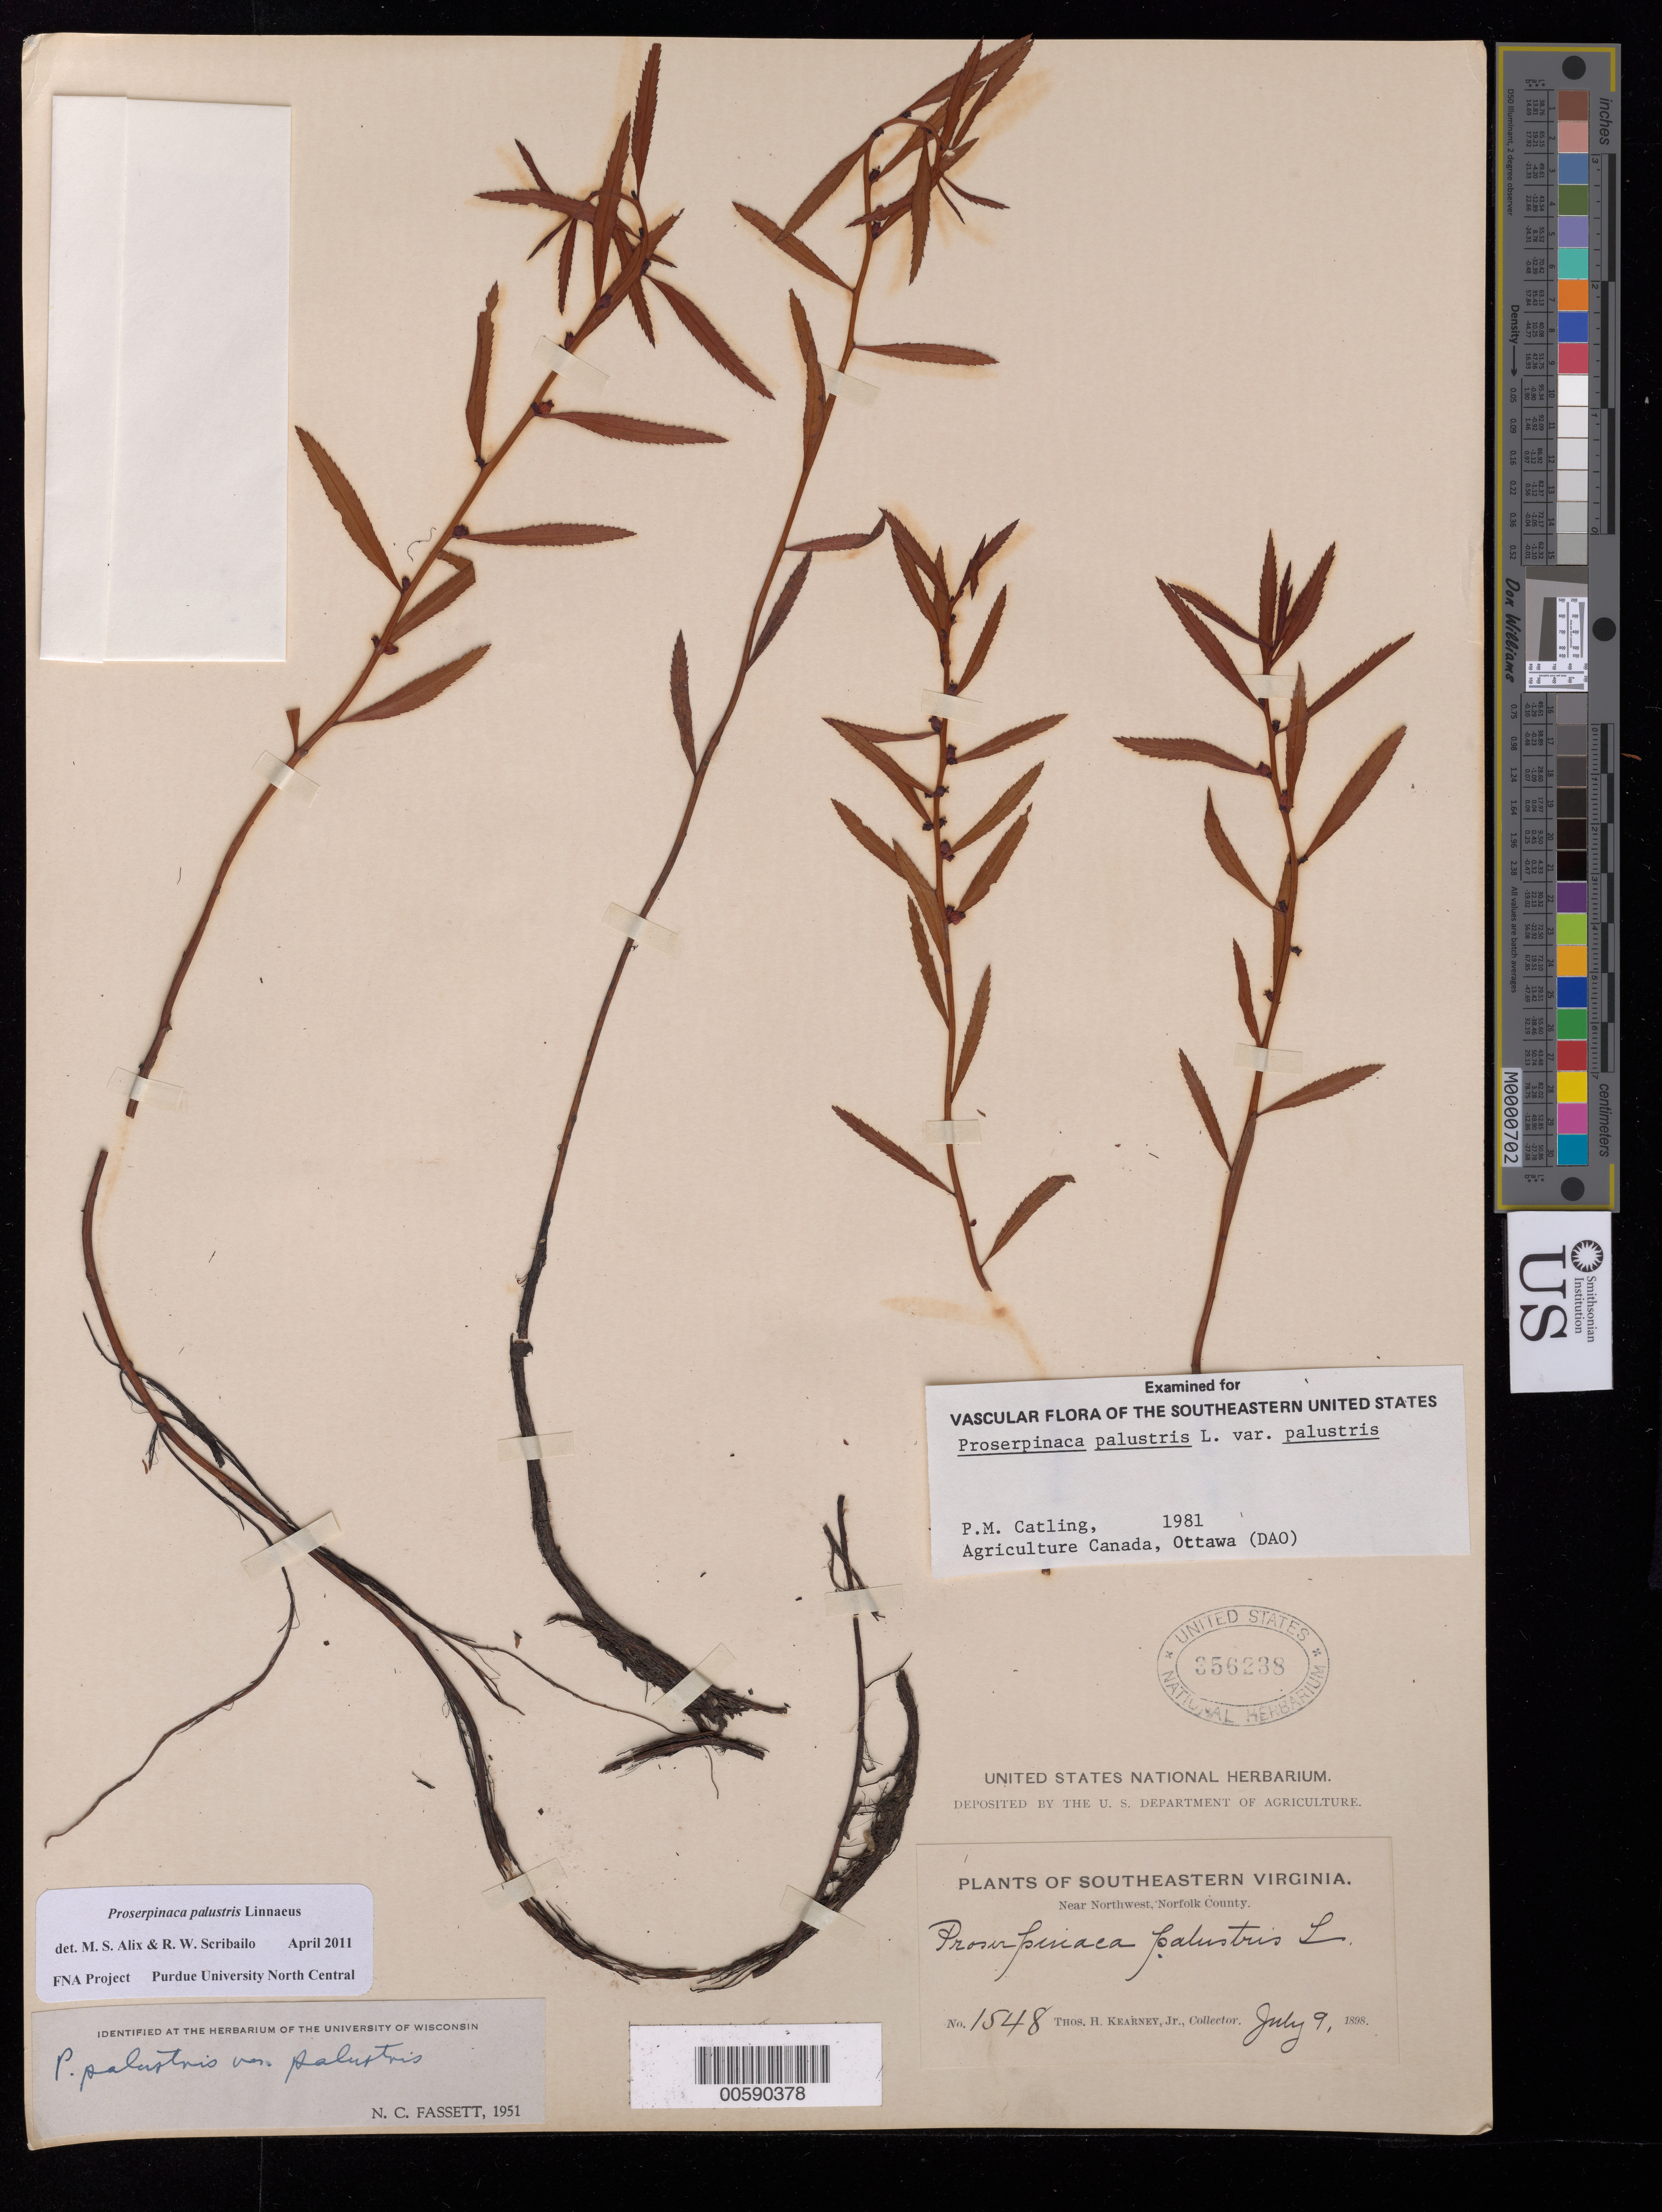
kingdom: Plantae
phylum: Tracheophyta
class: Magnoliopsida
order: Saxifragales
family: Haloragaceae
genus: Proserpinaca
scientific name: Proserpinaca palustris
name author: L.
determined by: Scribailo, R. W.; Alix, M. S.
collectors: T. H. Kearney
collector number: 1548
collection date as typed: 09 Jul 1898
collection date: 1898-07-09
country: United States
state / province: Virginia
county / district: City of Chesapeake / City of Norfolk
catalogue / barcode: US 356238